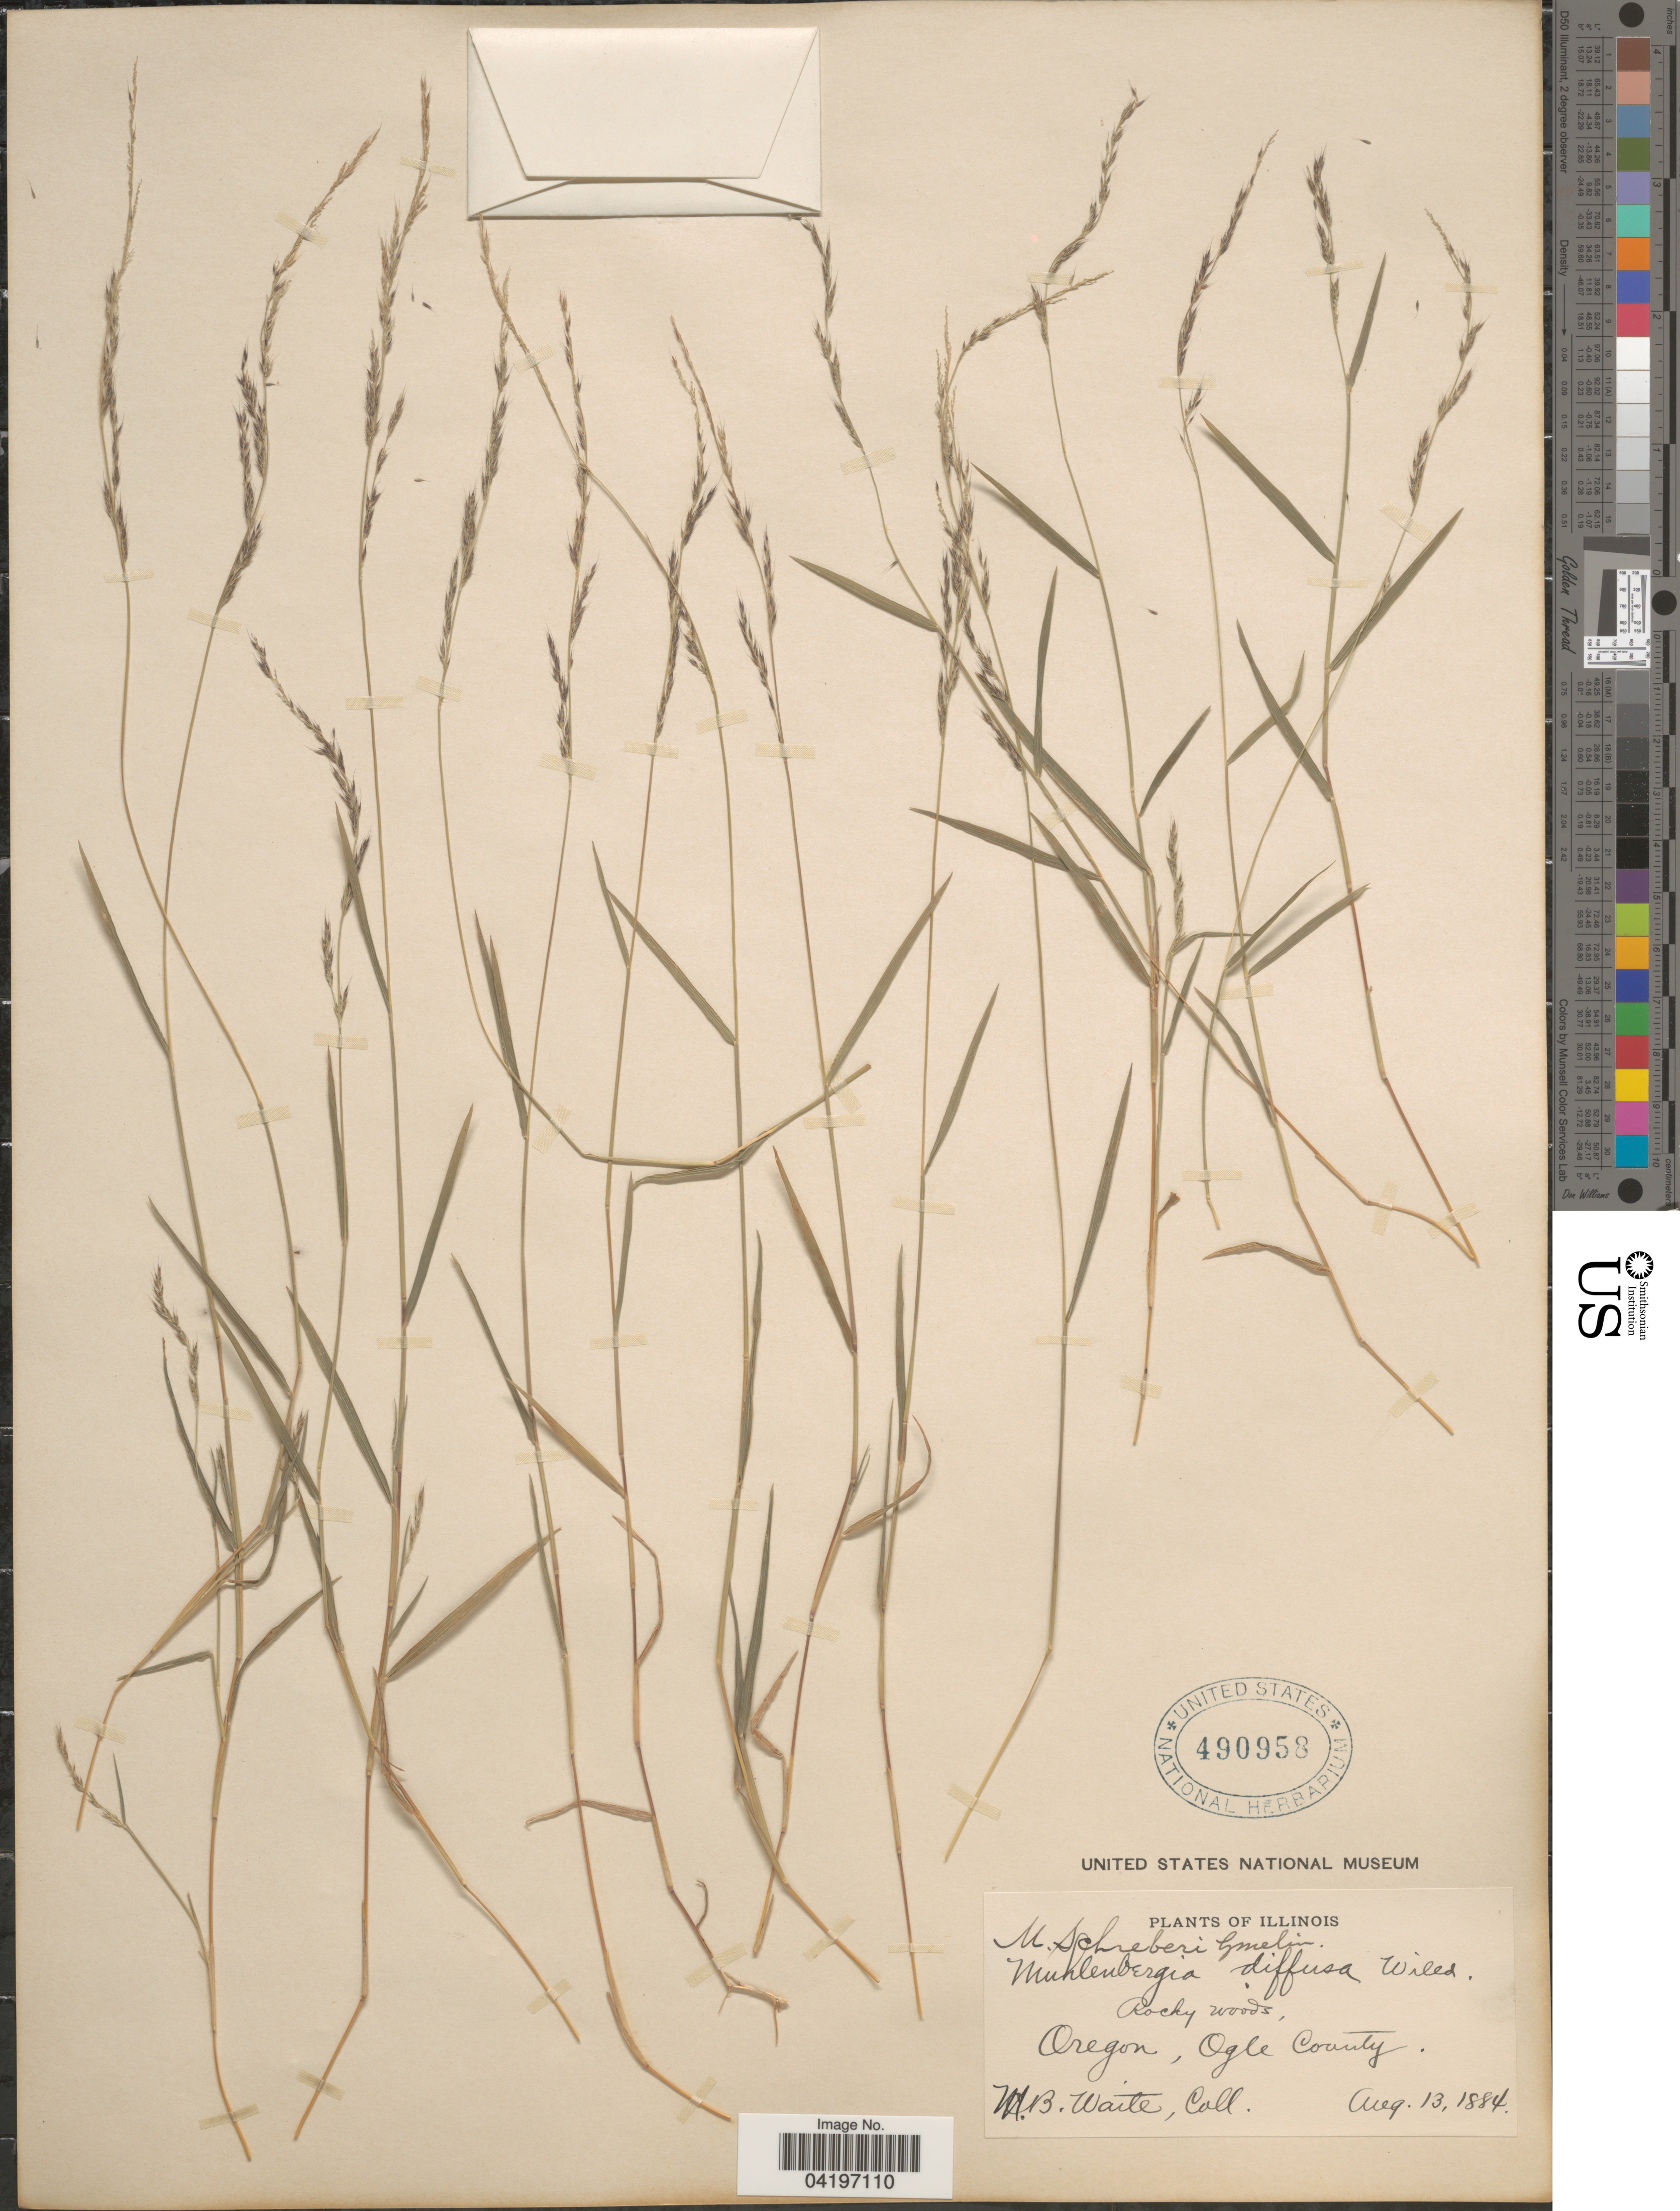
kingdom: Plantae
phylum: Tracheophyta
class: Liliopsida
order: Poales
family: Poaceae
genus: Muhlenbergia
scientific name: Muhlenbergia schreberi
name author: J.F. Gmel.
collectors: W. Waite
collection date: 1884-08-13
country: United States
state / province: Illinois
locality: Rocky woods, Oregon, Ogle County.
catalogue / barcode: US 490958